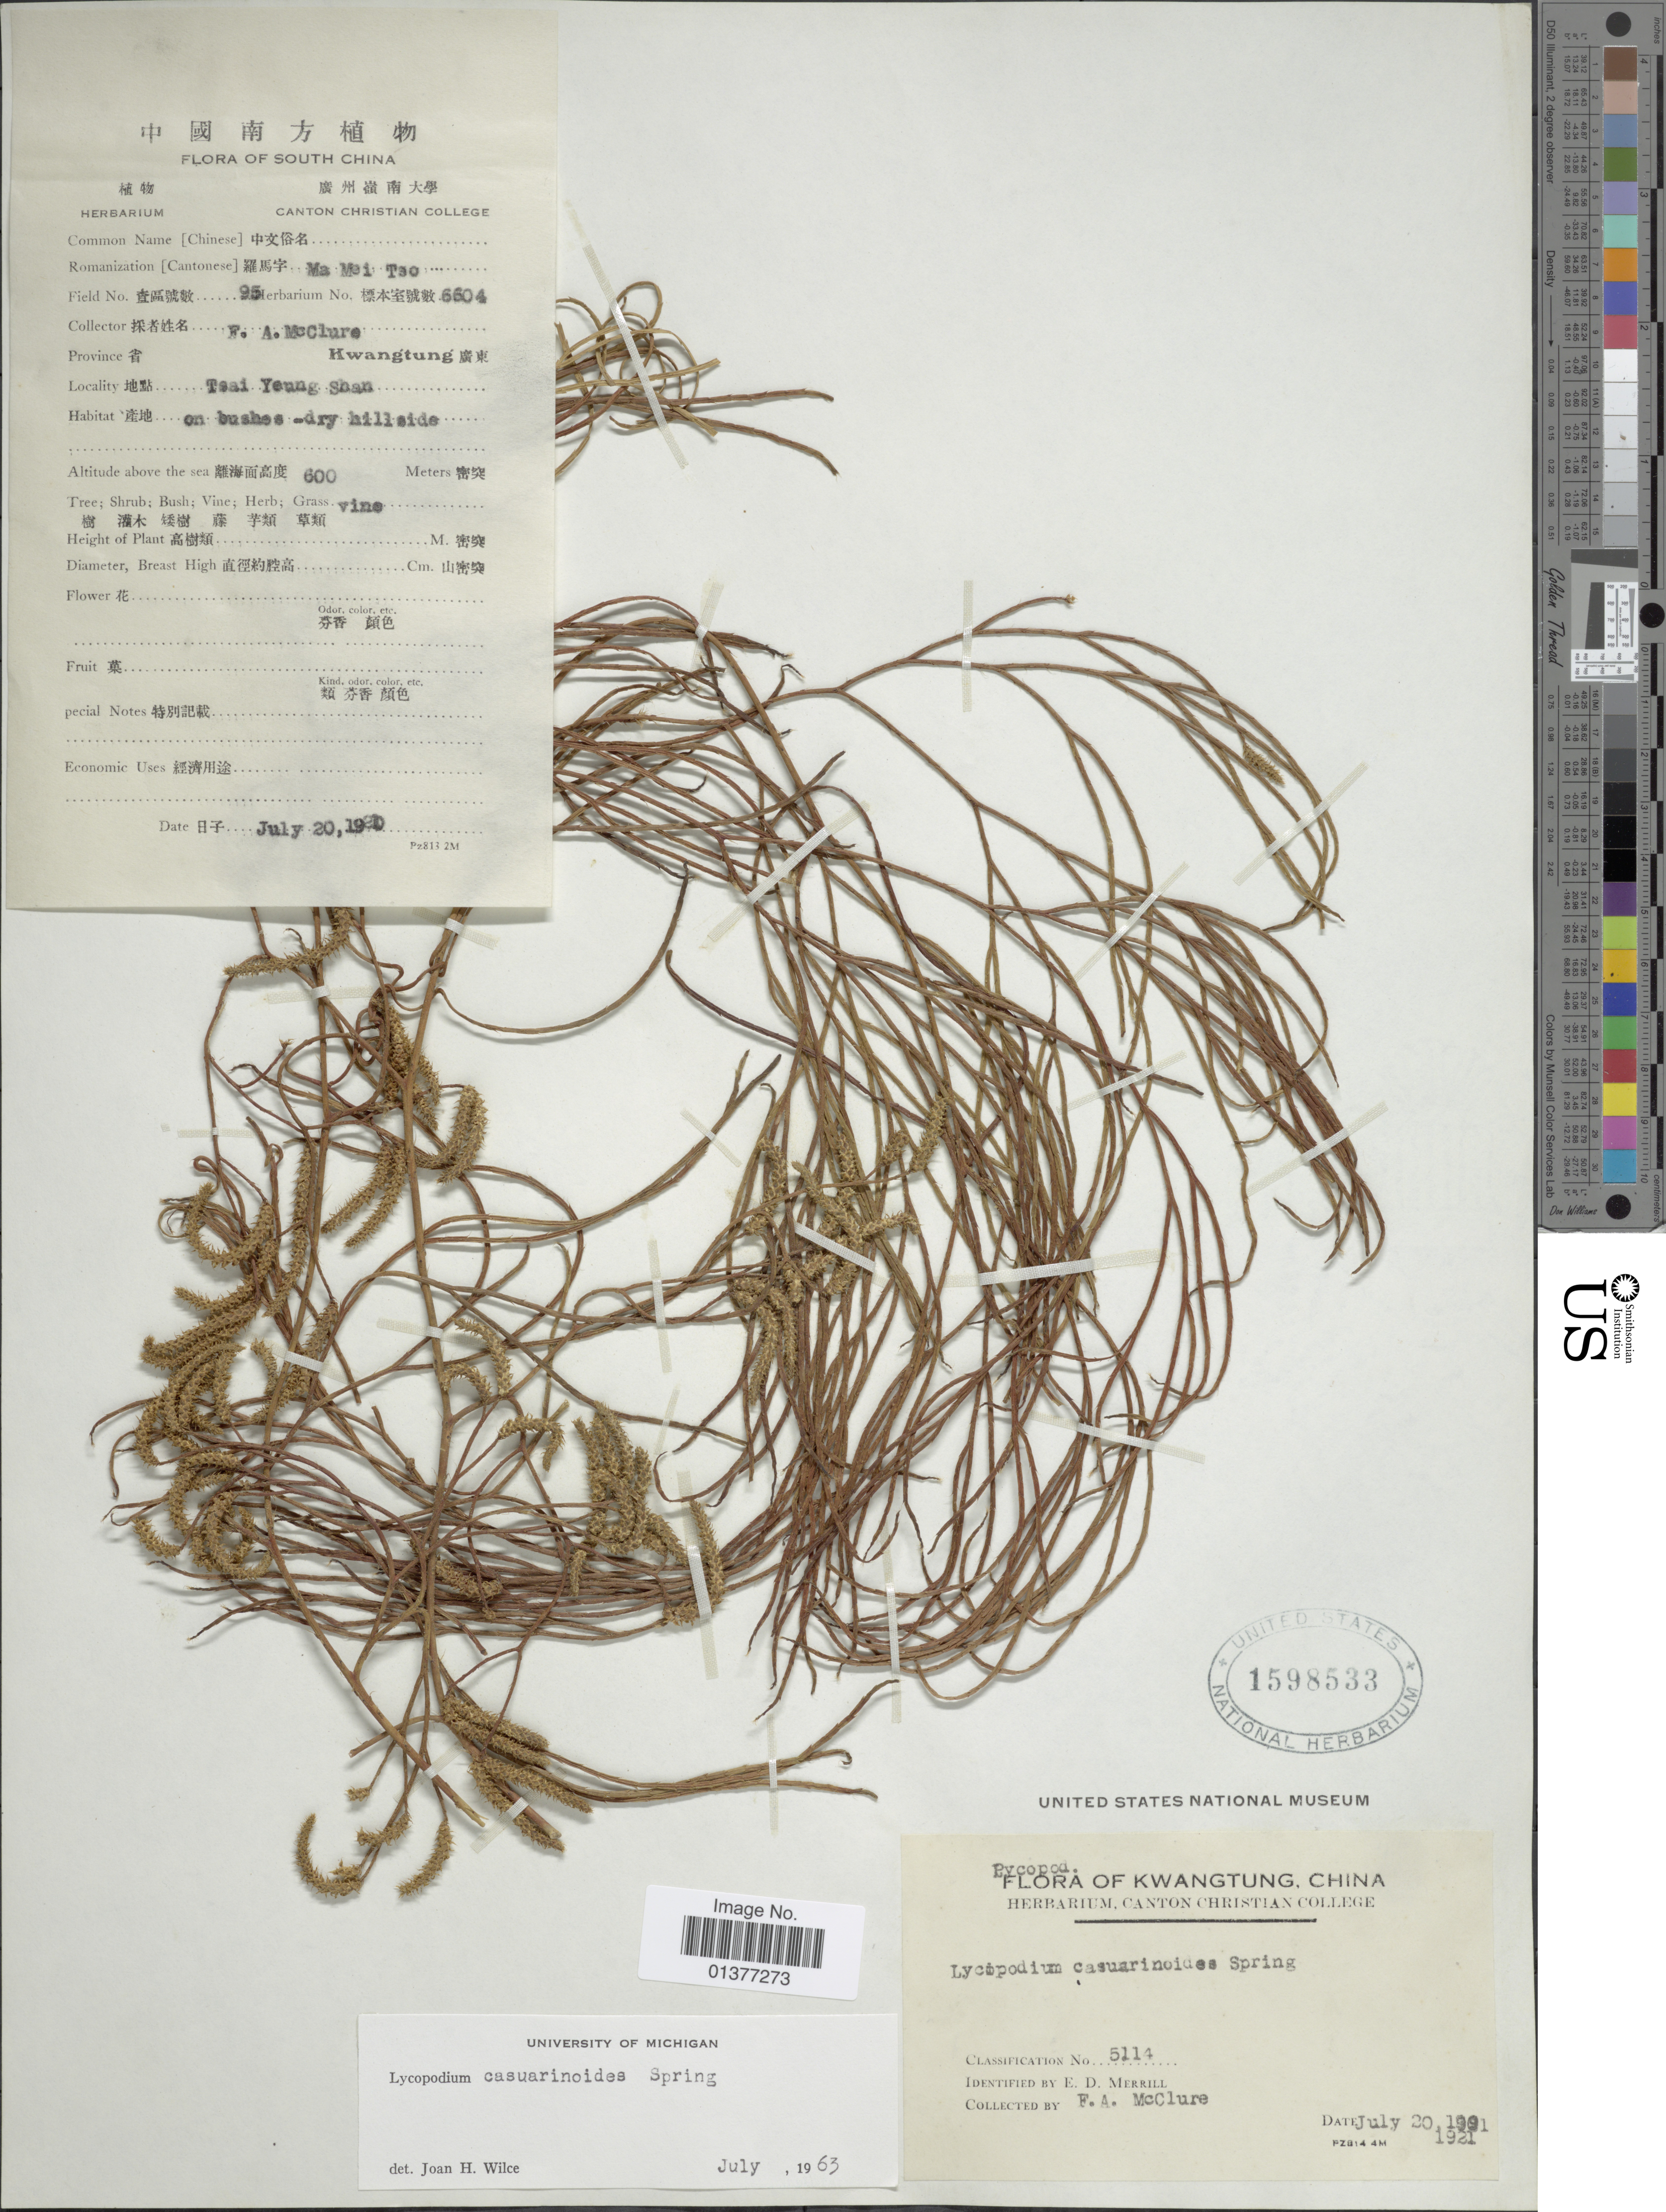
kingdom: Plantae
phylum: Tracheophyta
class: Lycopodiopsida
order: Lycopodiales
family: Lycopodiaceae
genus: Lycopodiastrum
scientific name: Lycopodiastrum casuarinoides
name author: (Spring) Holub ex R.D. Dixit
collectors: F. A. McClure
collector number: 5114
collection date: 1901-07-20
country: China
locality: Kwangtung, Tsai Yeung Shan [interpreted]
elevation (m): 600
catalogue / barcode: US 1598533